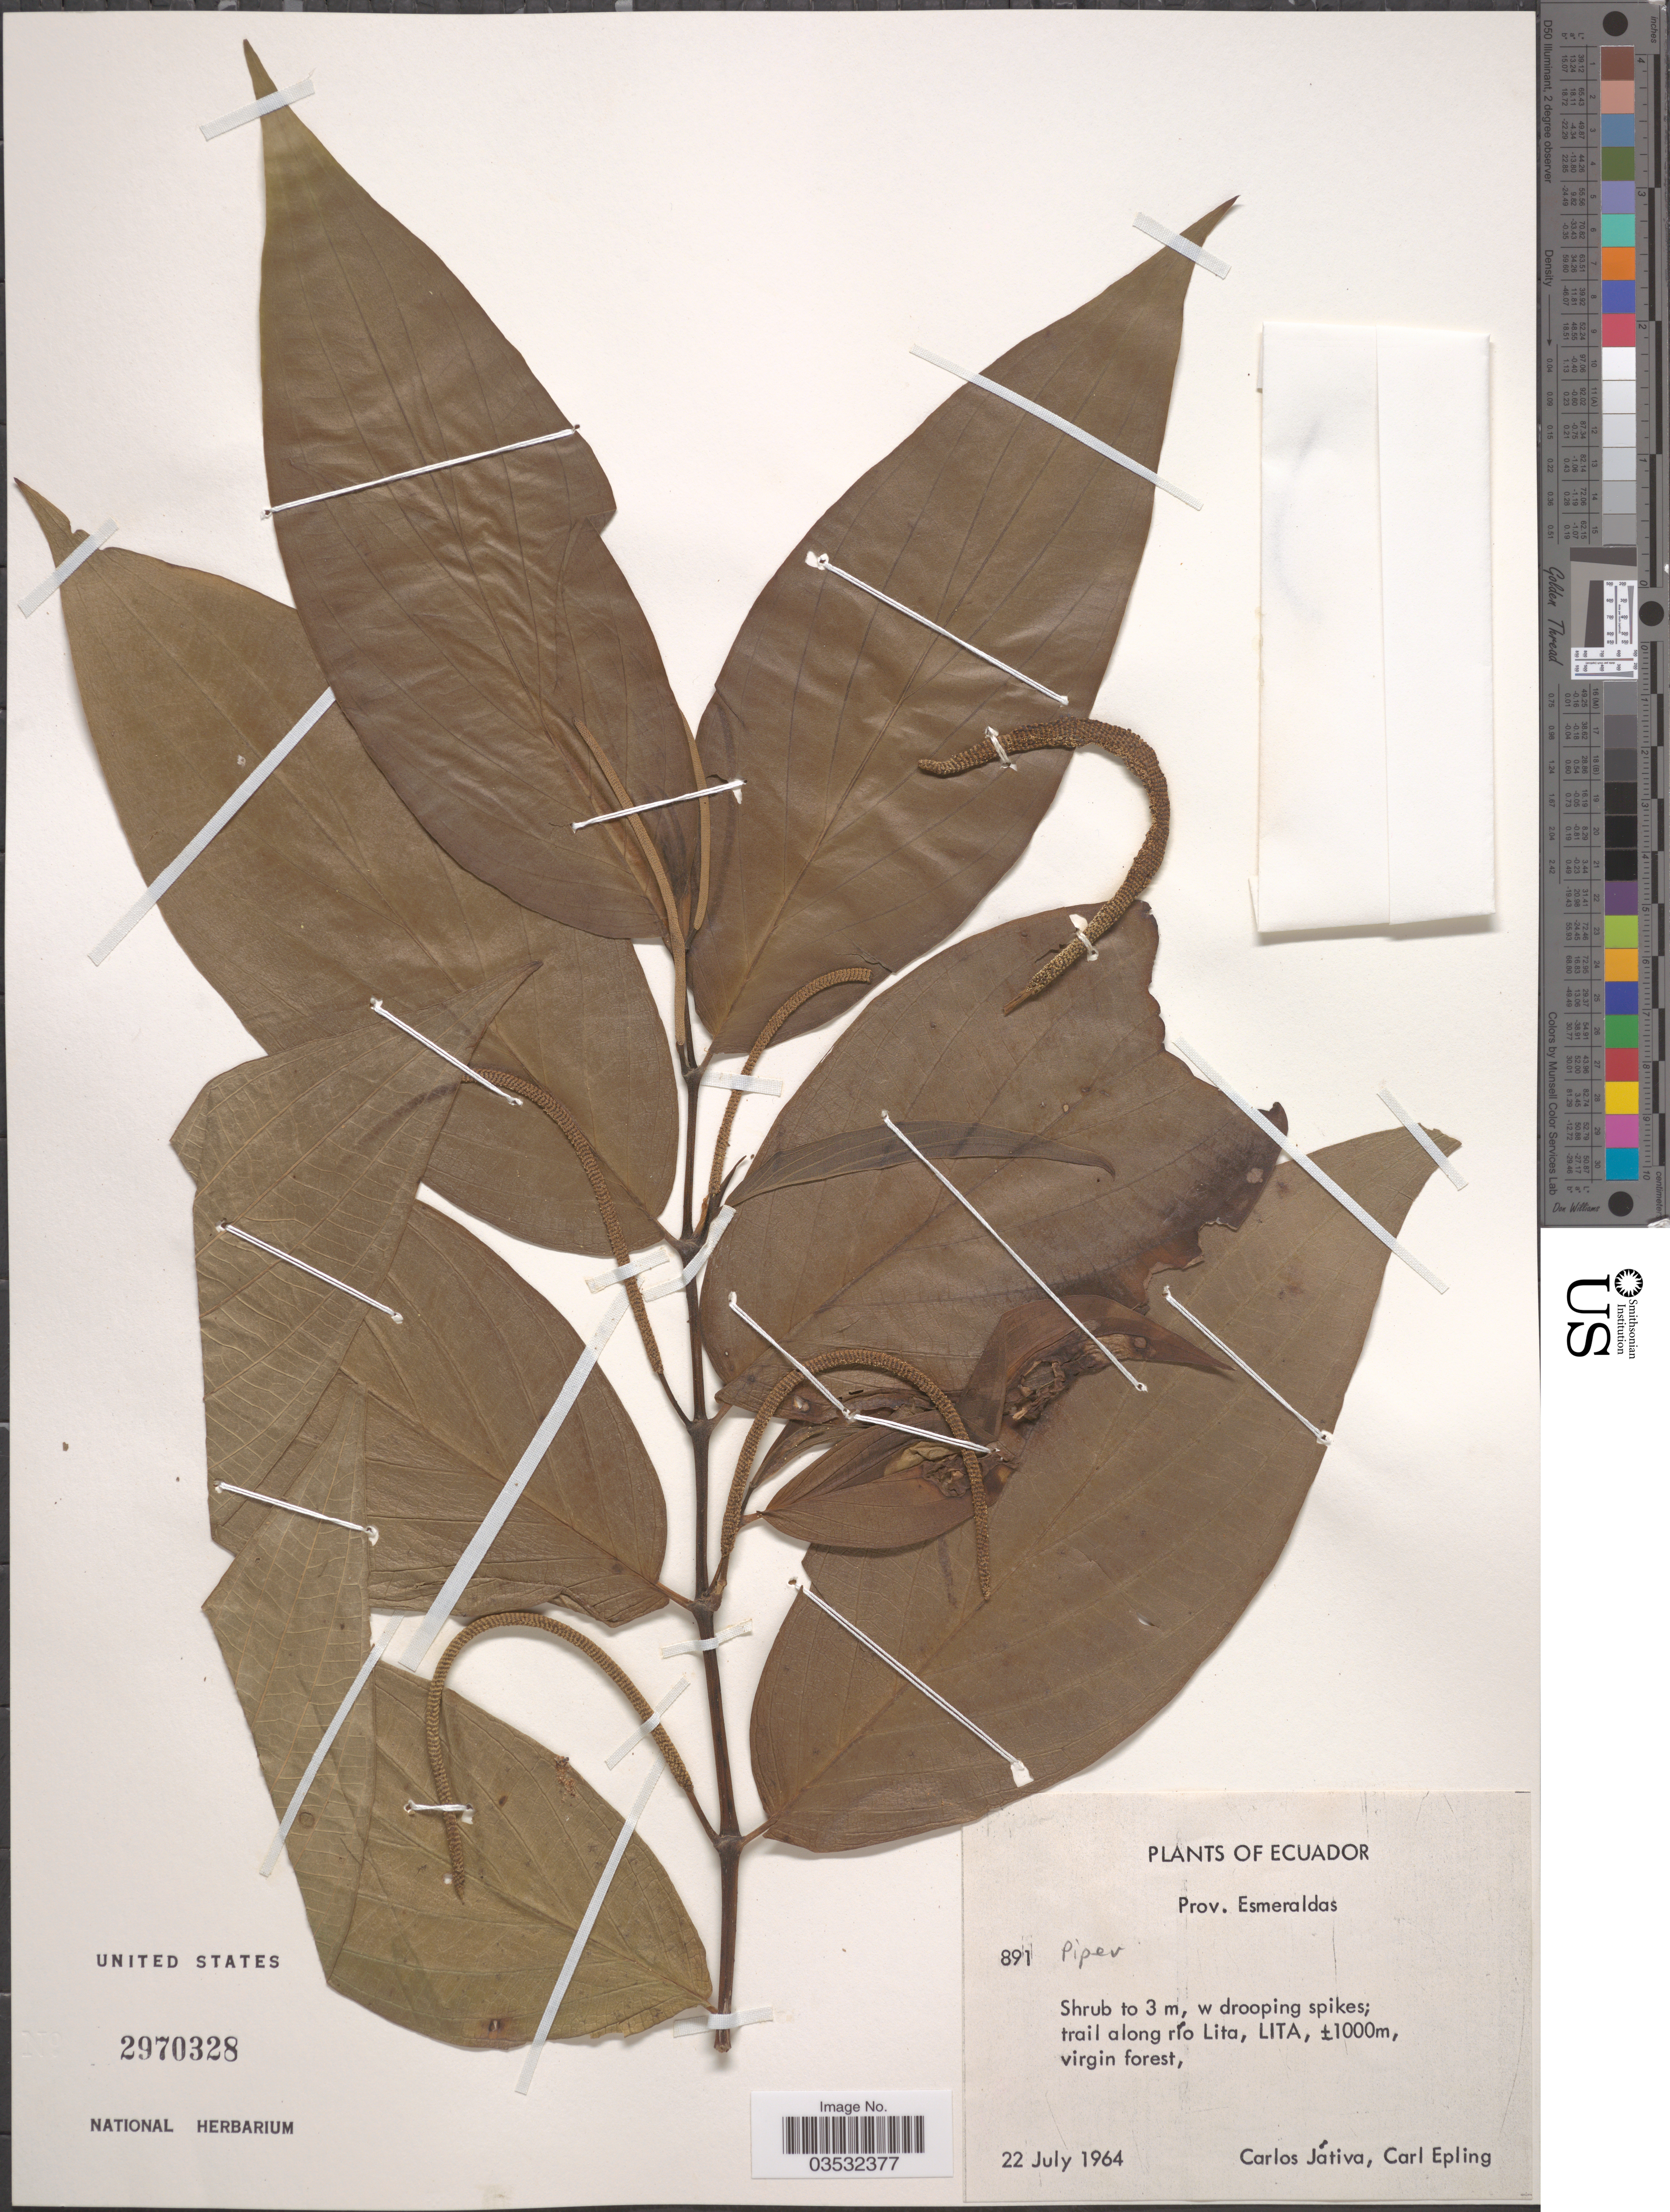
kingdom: Plantae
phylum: Tracheophyta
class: Magnoliopsida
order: Piperales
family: Piperaceae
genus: Piper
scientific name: Piper sp.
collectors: C. D. Játiva & C. C. Epling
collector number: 891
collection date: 1964-07-22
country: Ecuador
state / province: Esmeraldas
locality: Trail along río Lita, Lita.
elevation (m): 1000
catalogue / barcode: US 2970328